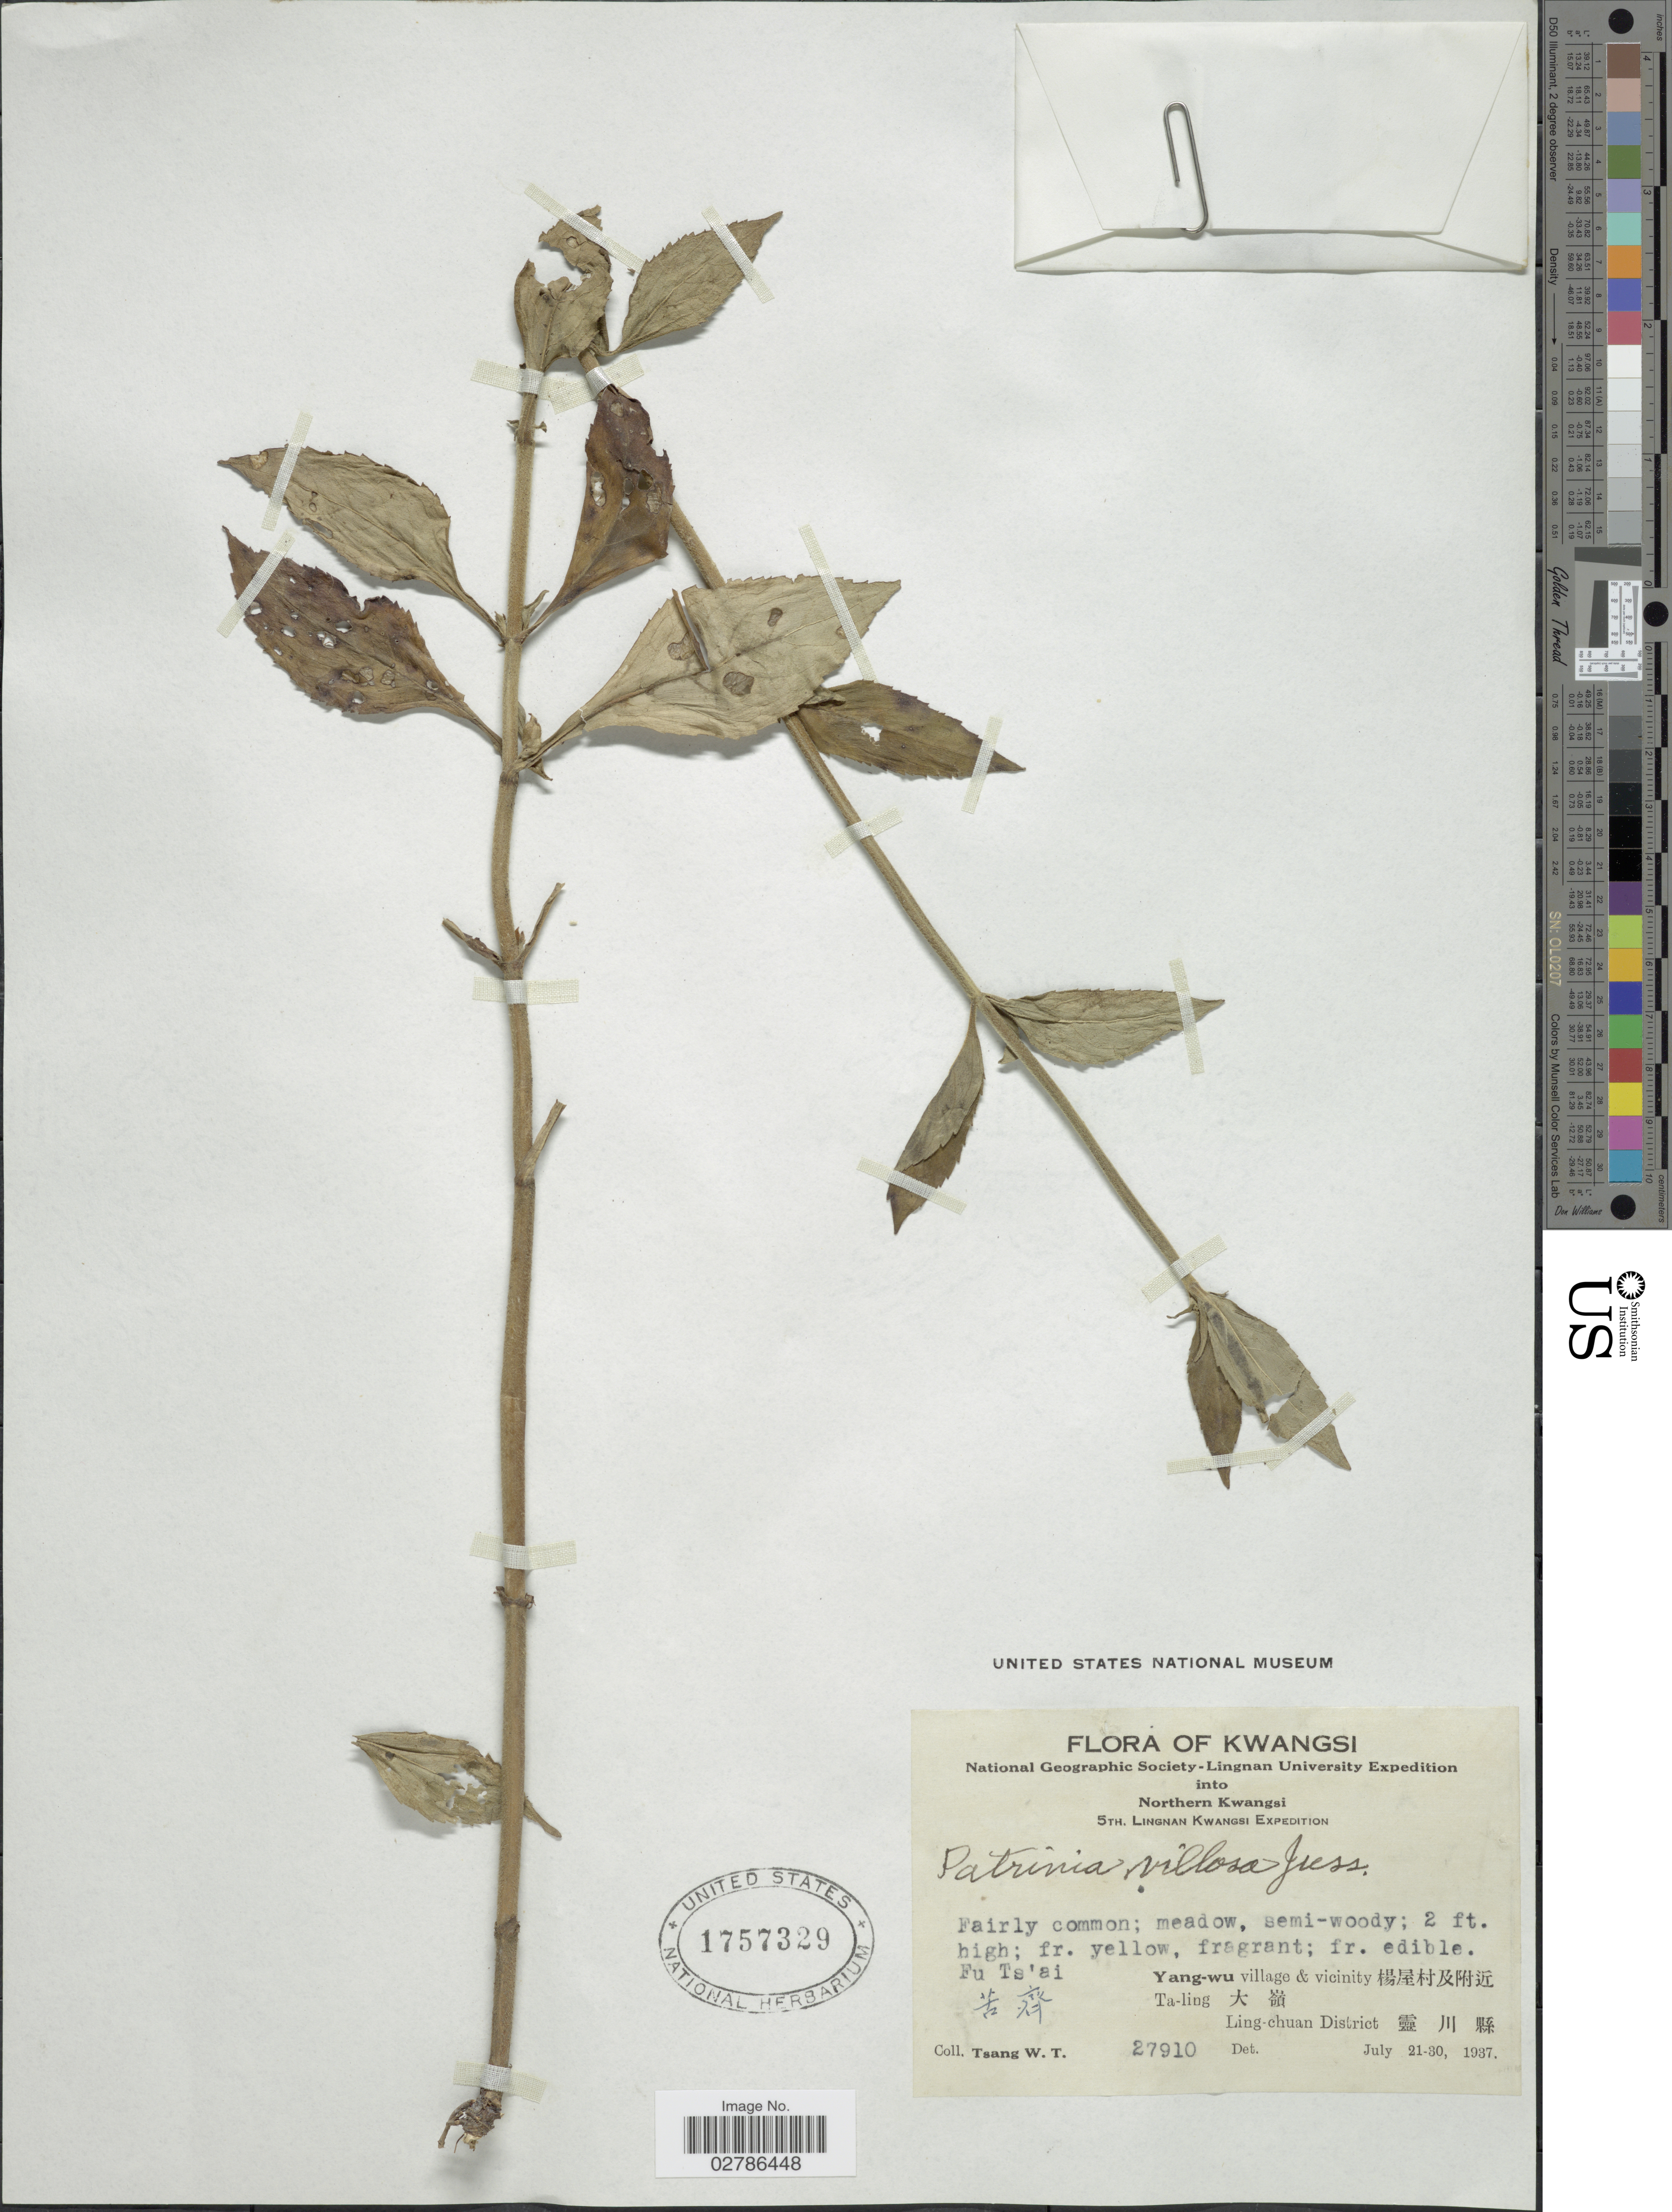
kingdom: Plantae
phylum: Tracheophyta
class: Magnoliopsida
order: Dipsacales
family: Caprifoliaceae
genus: Patrinia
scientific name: Patrinia villosa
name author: (Thunb.) Dufr.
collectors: W. T. Tsang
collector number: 27910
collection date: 1937-07-21/1937-07-30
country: China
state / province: Guangxi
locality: Kwangsi, Northern Kwangsi, Fu Ts'ai, Yang-wu village & vicinity, Ta-ling, Ling-chuan District.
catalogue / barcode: US 1757329